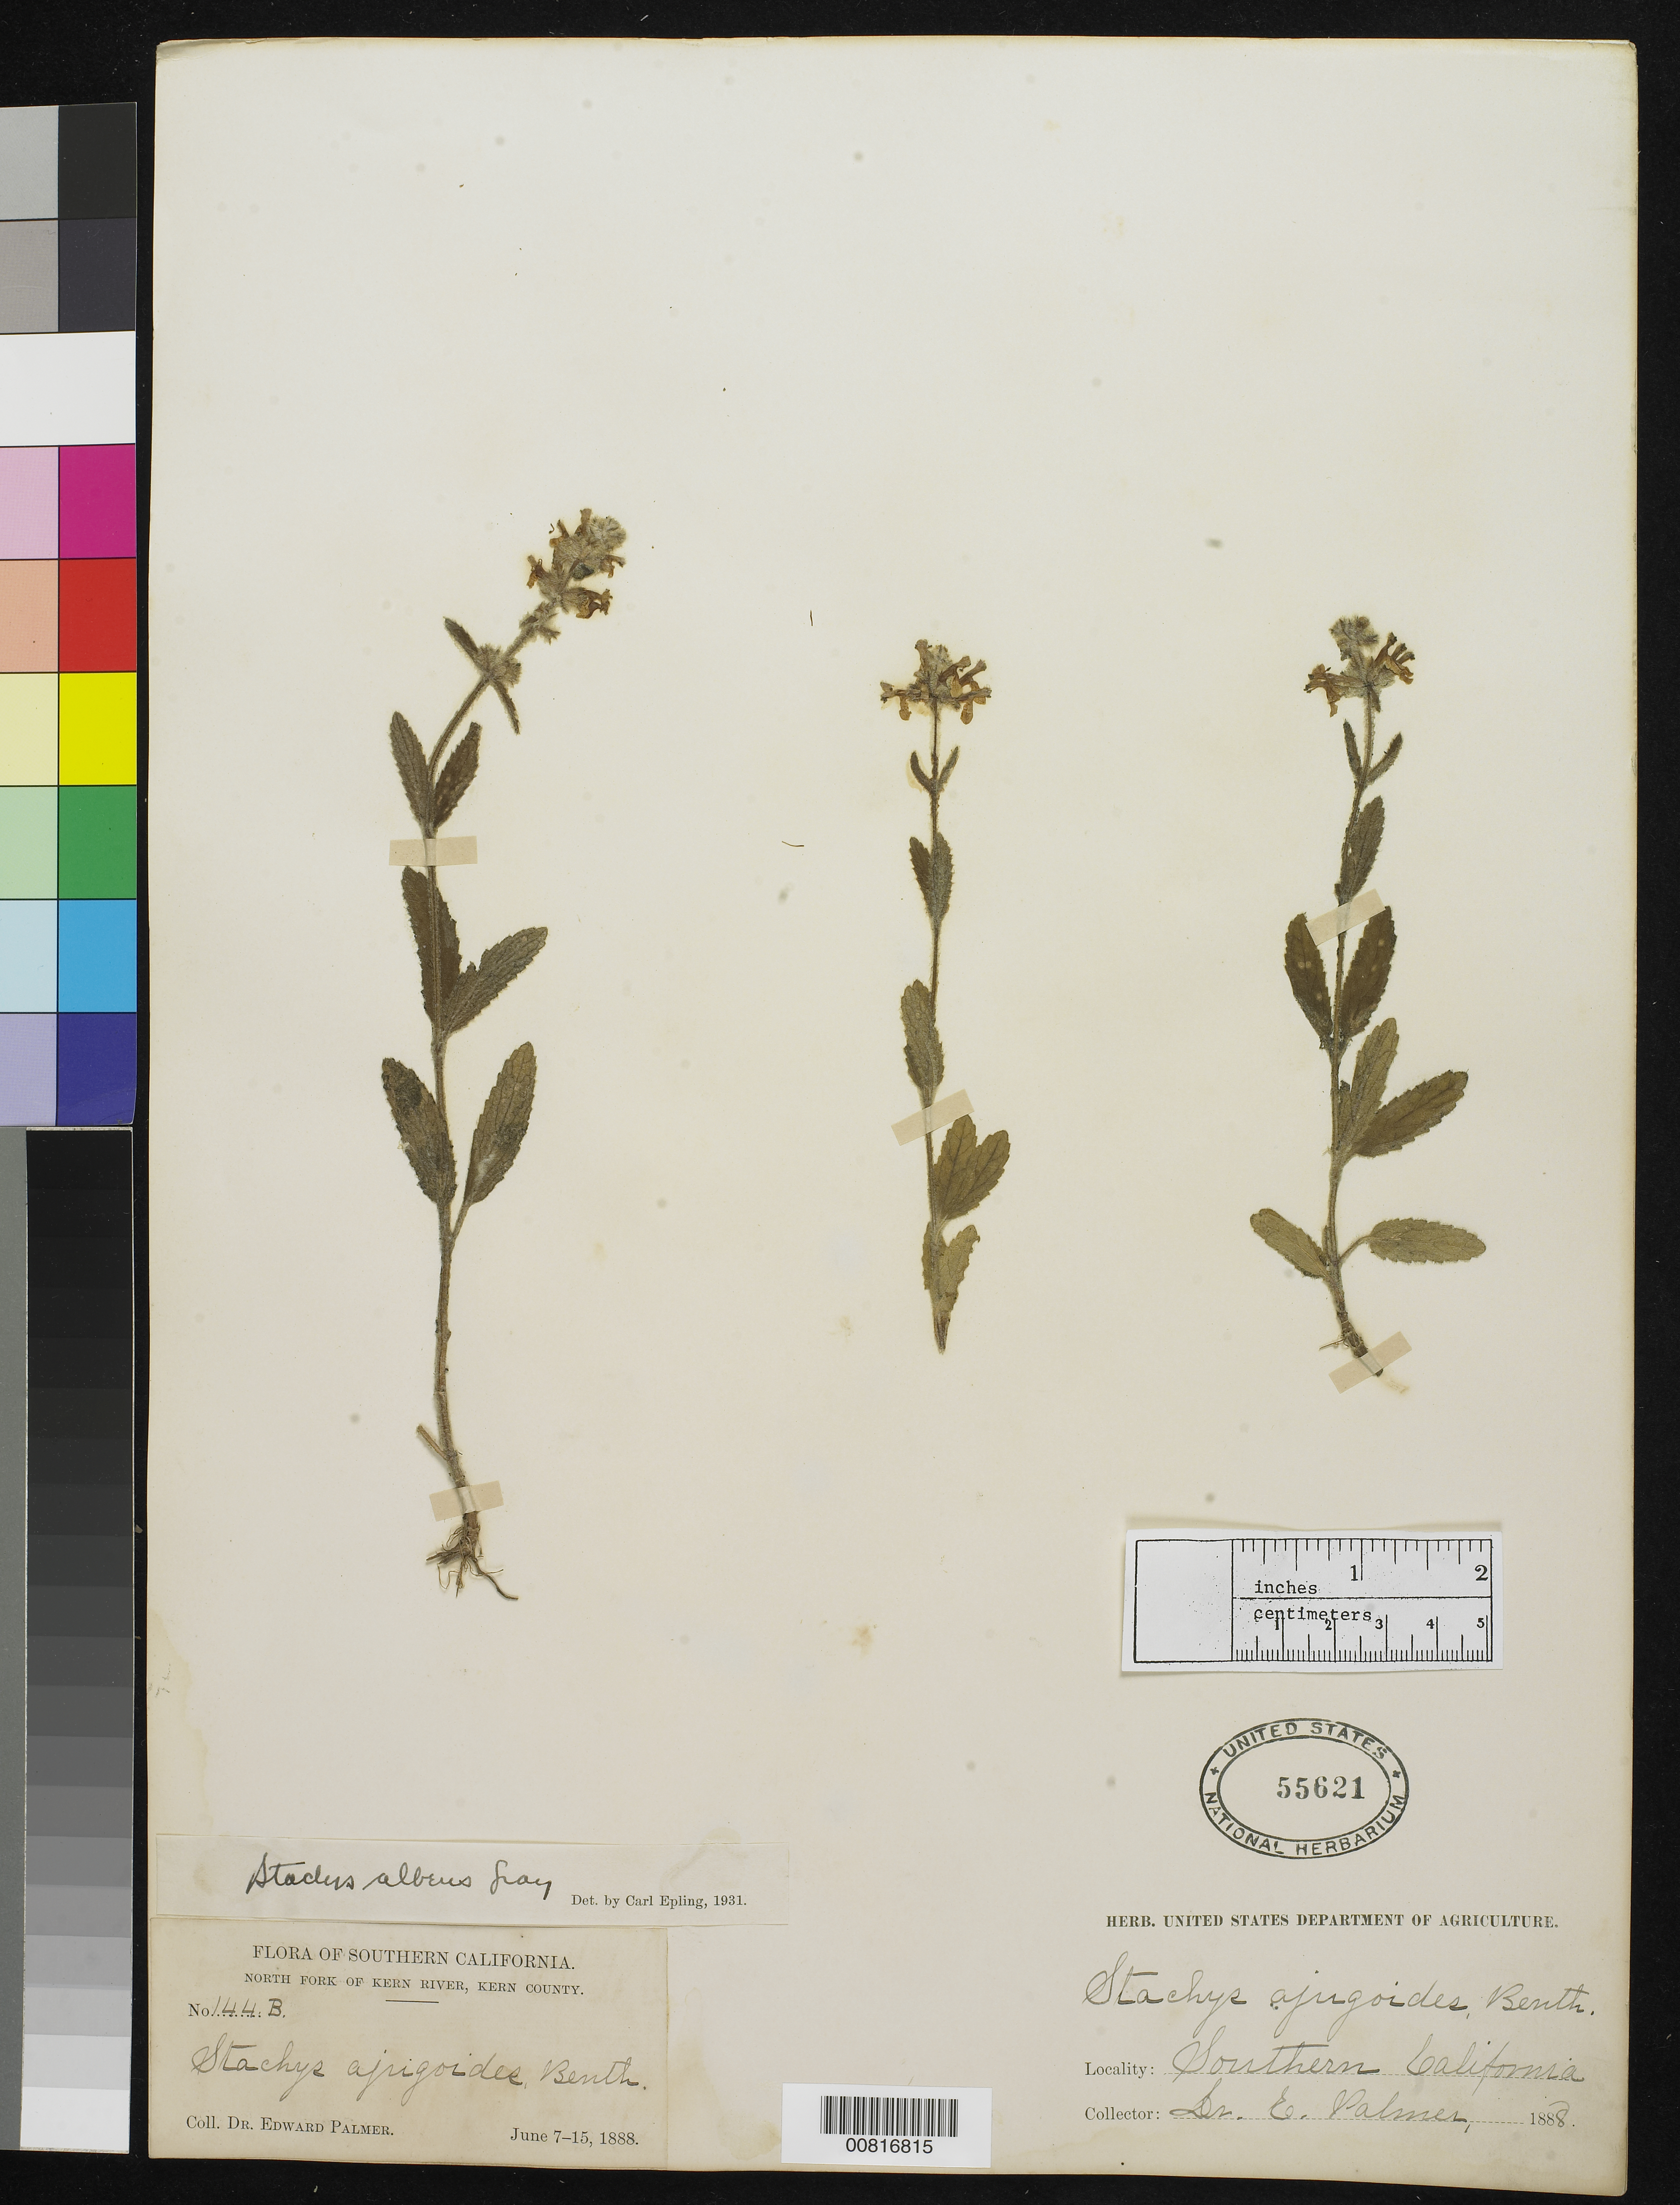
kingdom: Plantae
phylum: Tracheophyta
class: Magnoliopsida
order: Lamiales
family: Lamiaceae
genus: Stachys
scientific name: Stachys albens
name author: A. Gray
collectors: E. Palmer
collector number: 144B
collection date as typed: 07 Jun 1888 to 15 Jun 1888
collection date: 1888-06-07/1888-06-15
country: United States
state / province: California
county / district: Kern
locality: North Fork of Kern River, Kern County, Southern California.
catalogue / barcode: US 55621